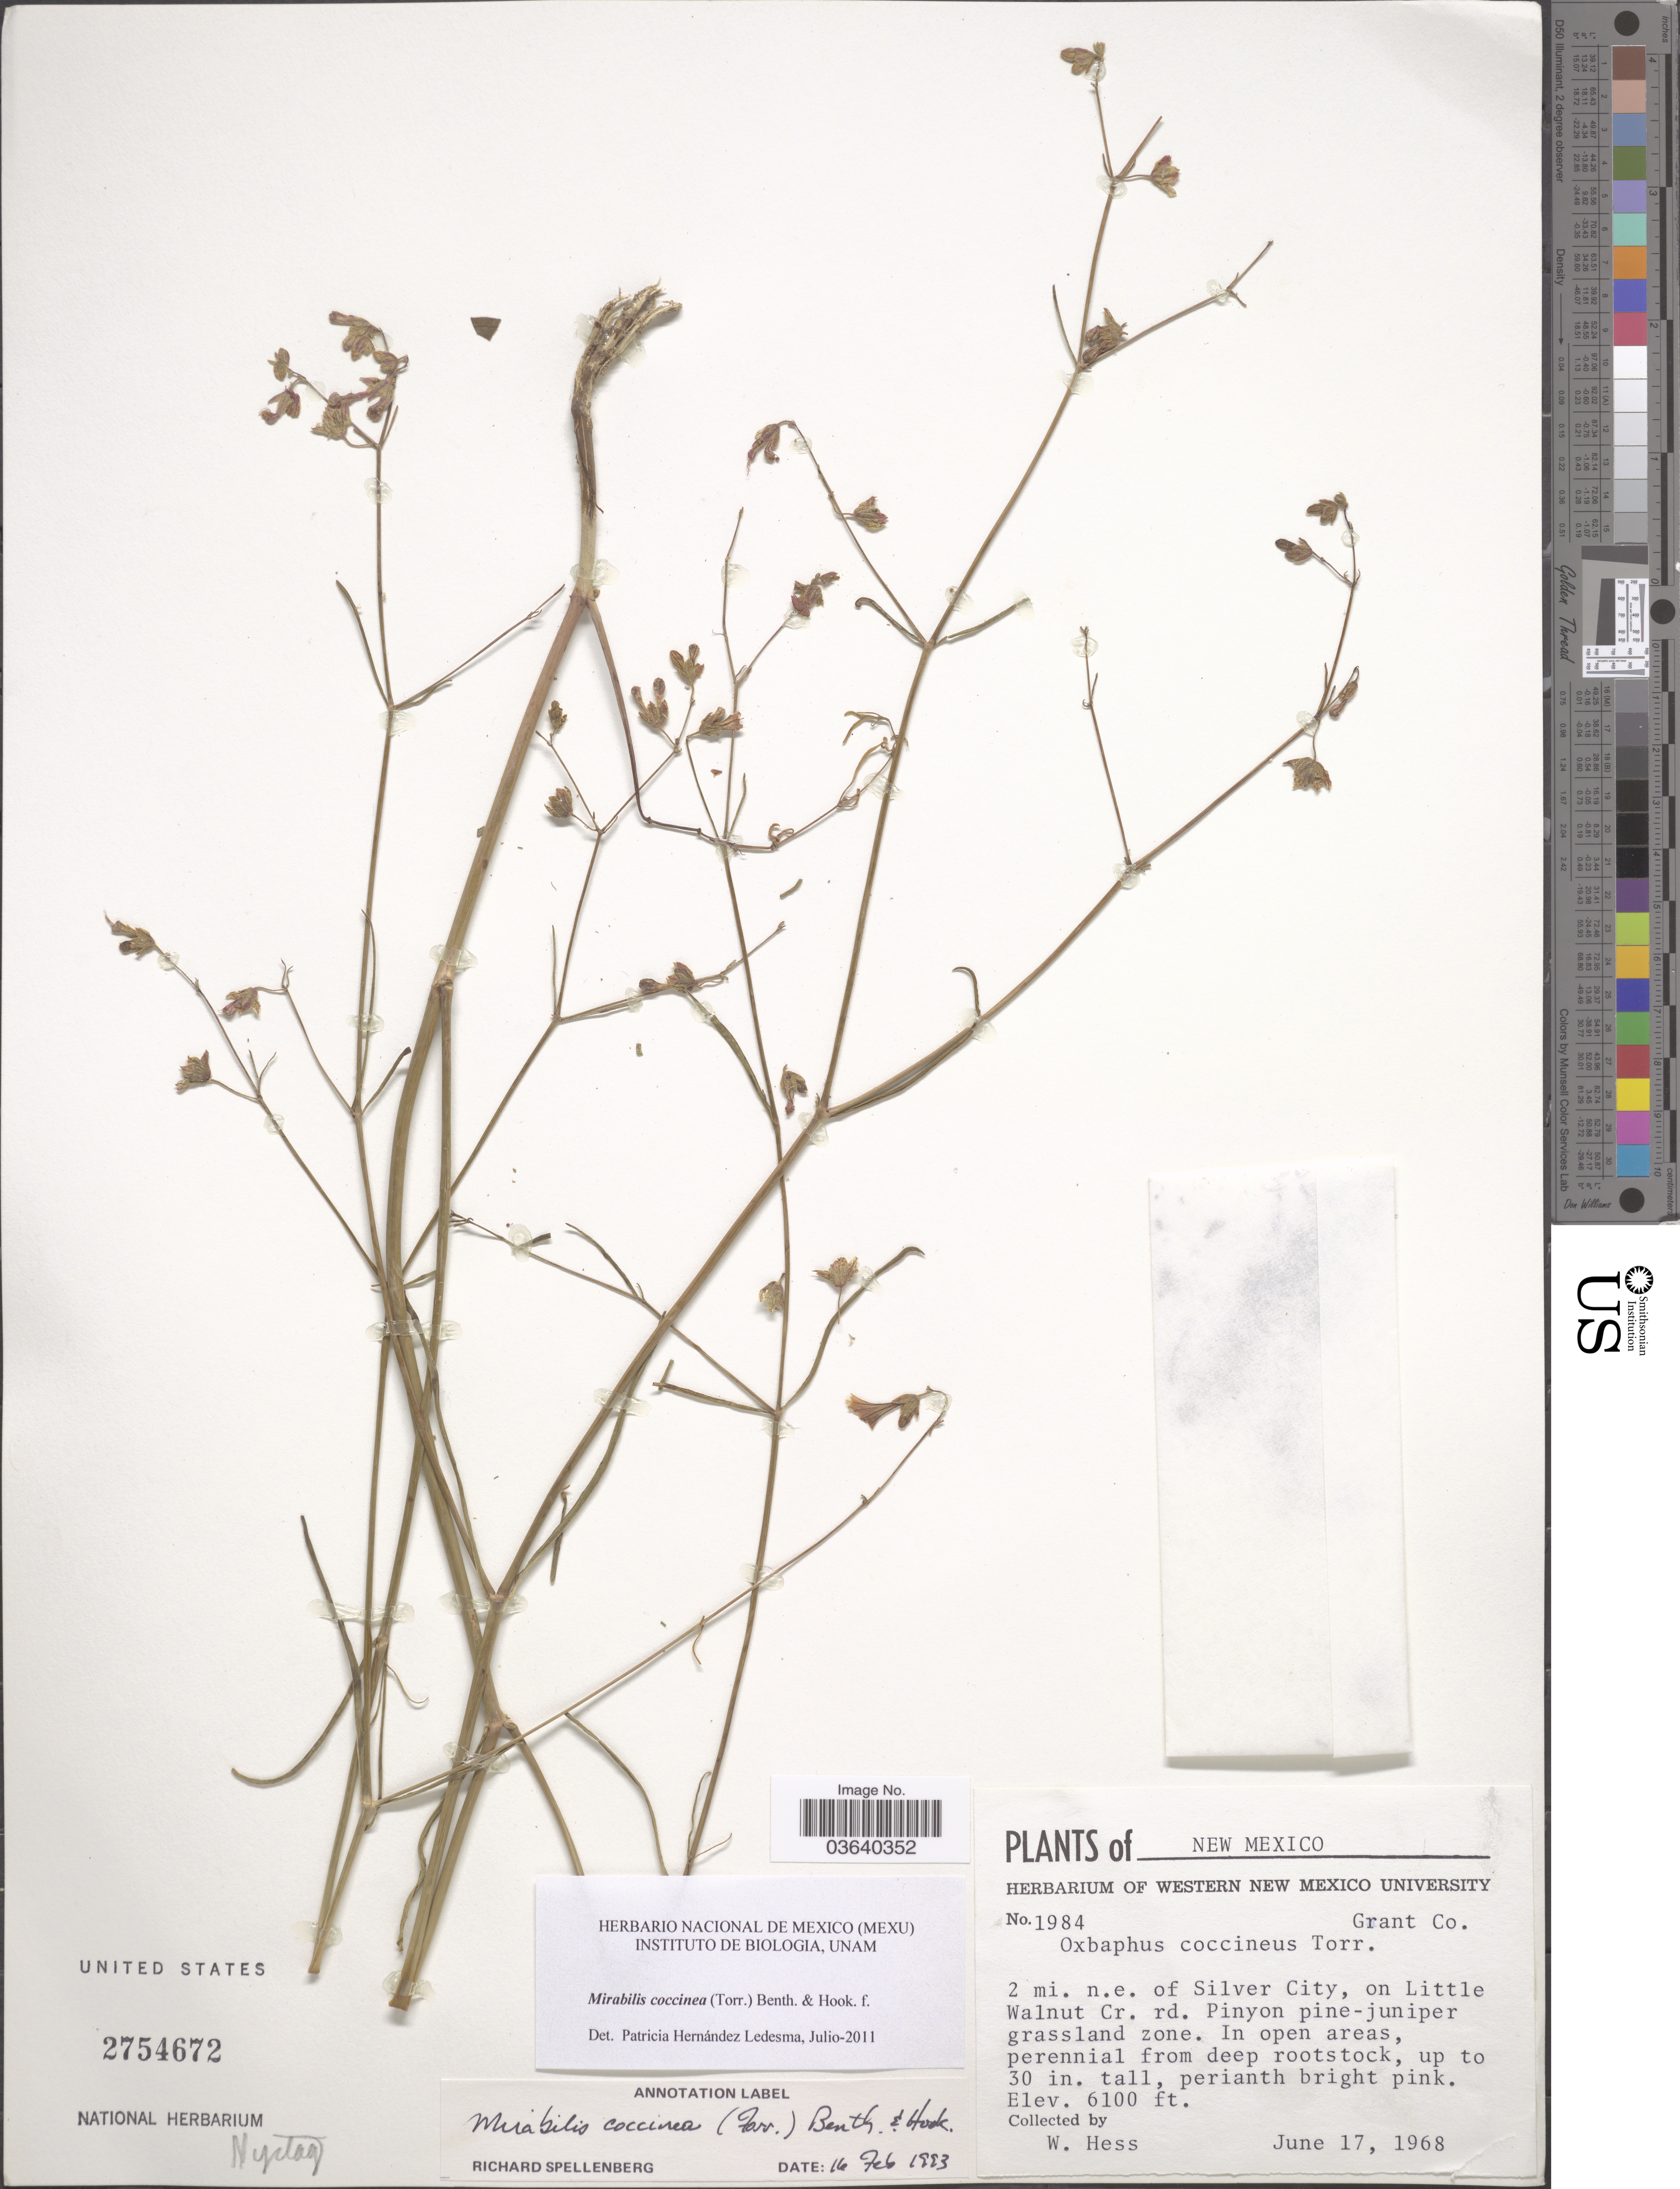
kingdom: Plantae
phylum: Tracheophyta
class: Magnoliopsida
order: Caryophyllales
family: Nyctaginaceae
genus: Mirabilis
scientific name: Mirabilis coccinea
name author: (Torr.) Benth. & Hook. f.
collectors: W. Hess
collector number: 1984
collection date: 1968-06-17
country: United States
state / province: New Mexico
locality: Grant Co. 2 mi. n.e. of Silver City, on Little Walnut Cr. rd.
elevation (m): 1859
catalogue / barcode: US 2754672